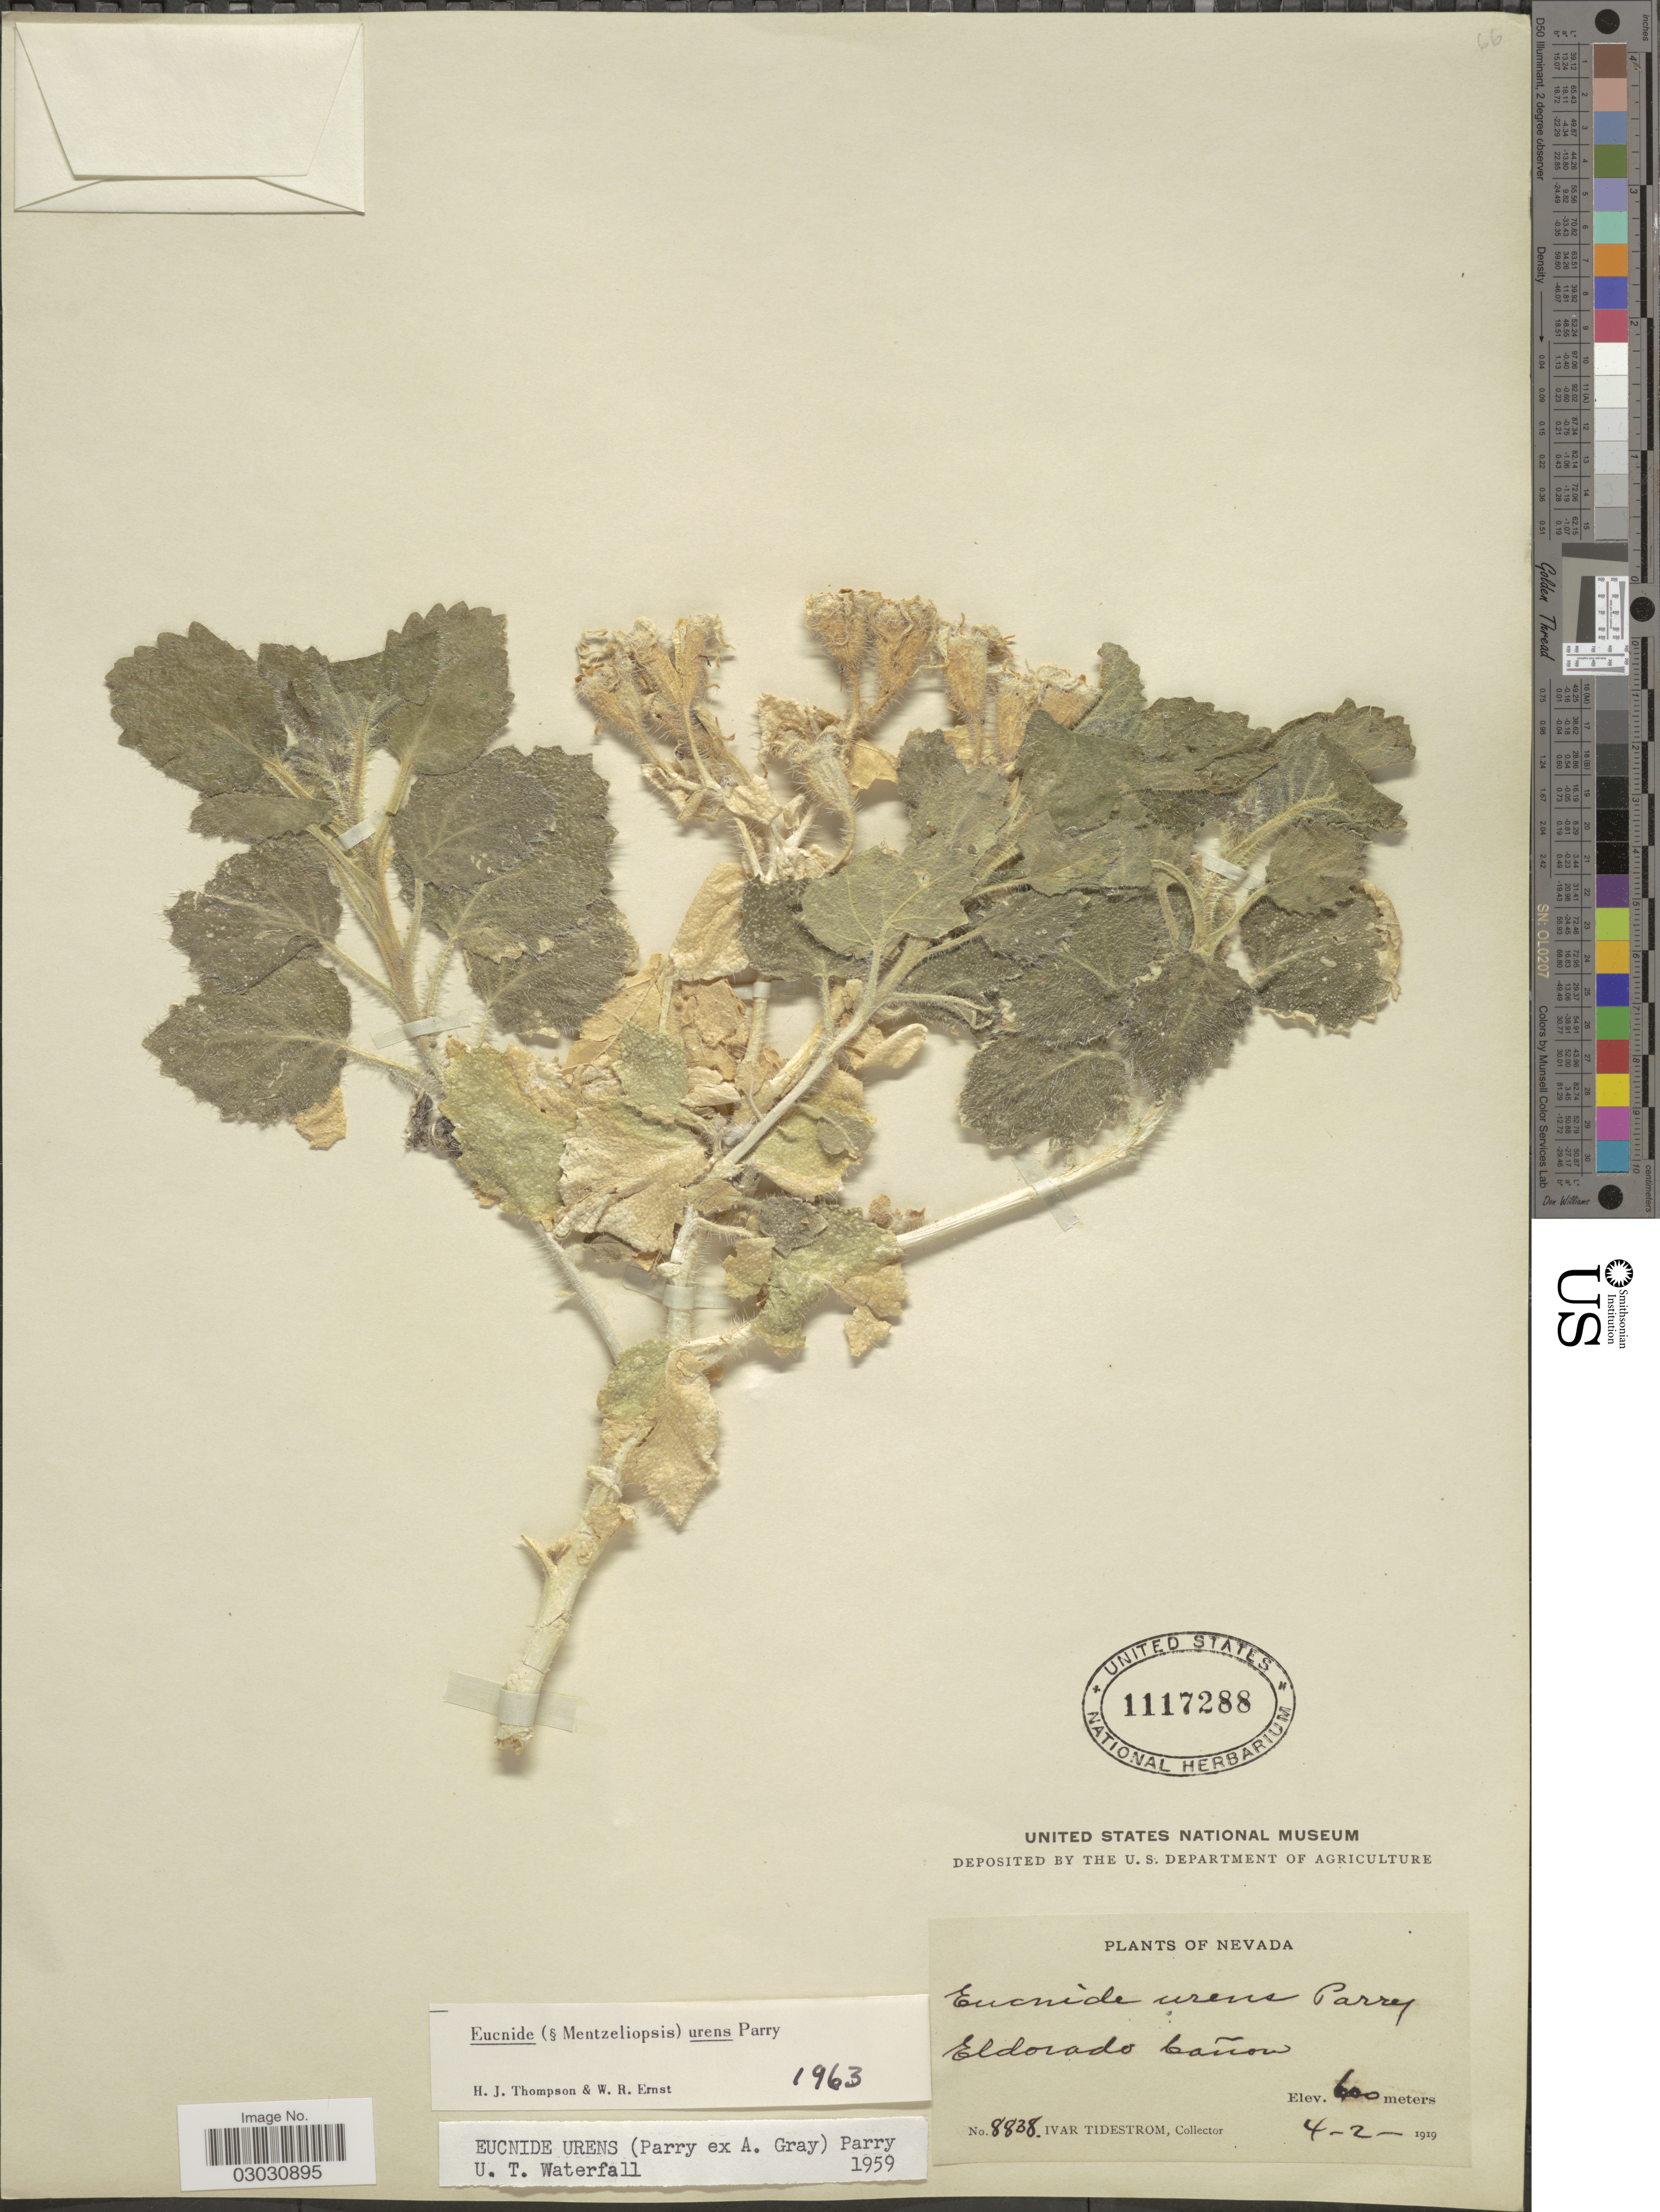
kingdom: Plantae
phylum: Tracheophyta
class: Magnoliopsida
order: Cornales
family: Loasaceae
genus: Eucnide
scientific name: Eucnide urens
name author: Parry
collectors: I. F. Tidestrom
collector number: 8838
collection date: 1919-04-02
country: United States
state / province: Nevada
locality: Eldorado Cañon.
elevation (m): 600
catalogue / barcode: US 1117288